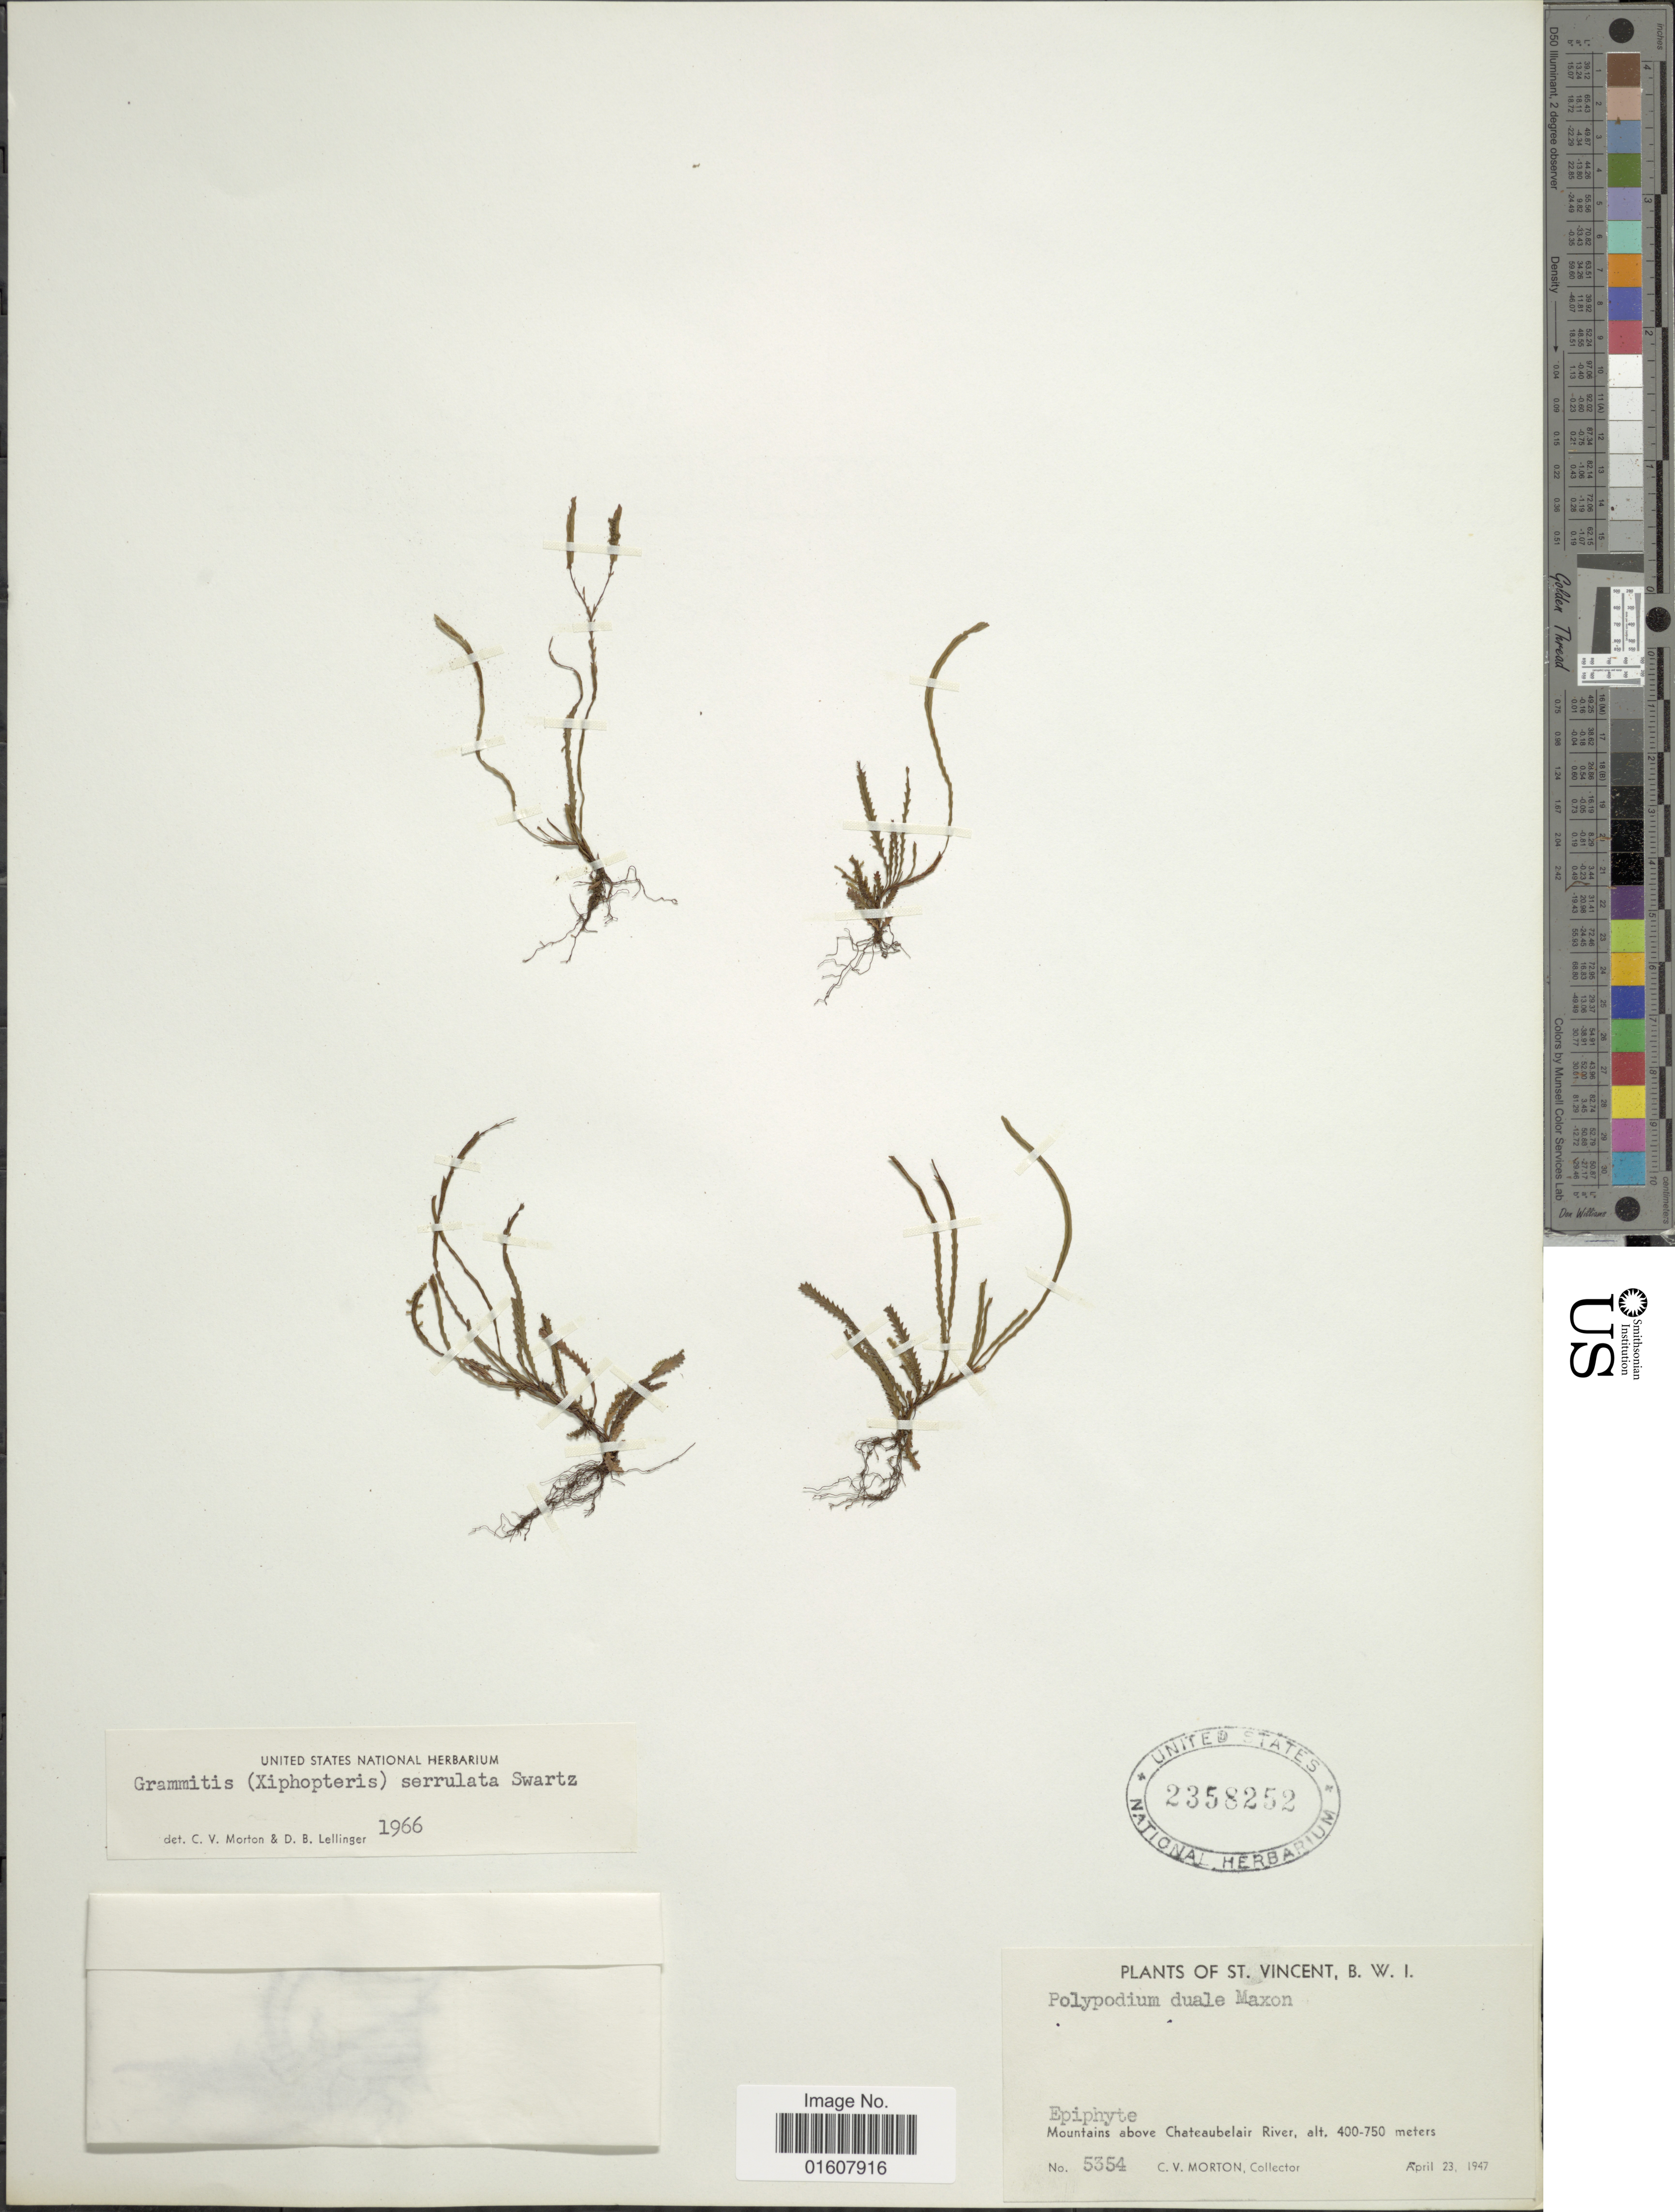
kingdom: Plantae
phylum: Tracheophyta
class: Polypodiopsida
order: Polypodiales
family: Polypodiaceae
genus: Cochlidium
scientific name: Cochlidium serrulatum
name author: (Sw.) L.E. Bishop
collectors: C. V. Morton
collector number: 5354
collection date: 1947-04-23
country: St. Vincent - Grenadines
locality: St. Vincent, B. W. I. Mountains above Chateaubelair River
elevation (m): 400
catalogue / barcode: US 2358252